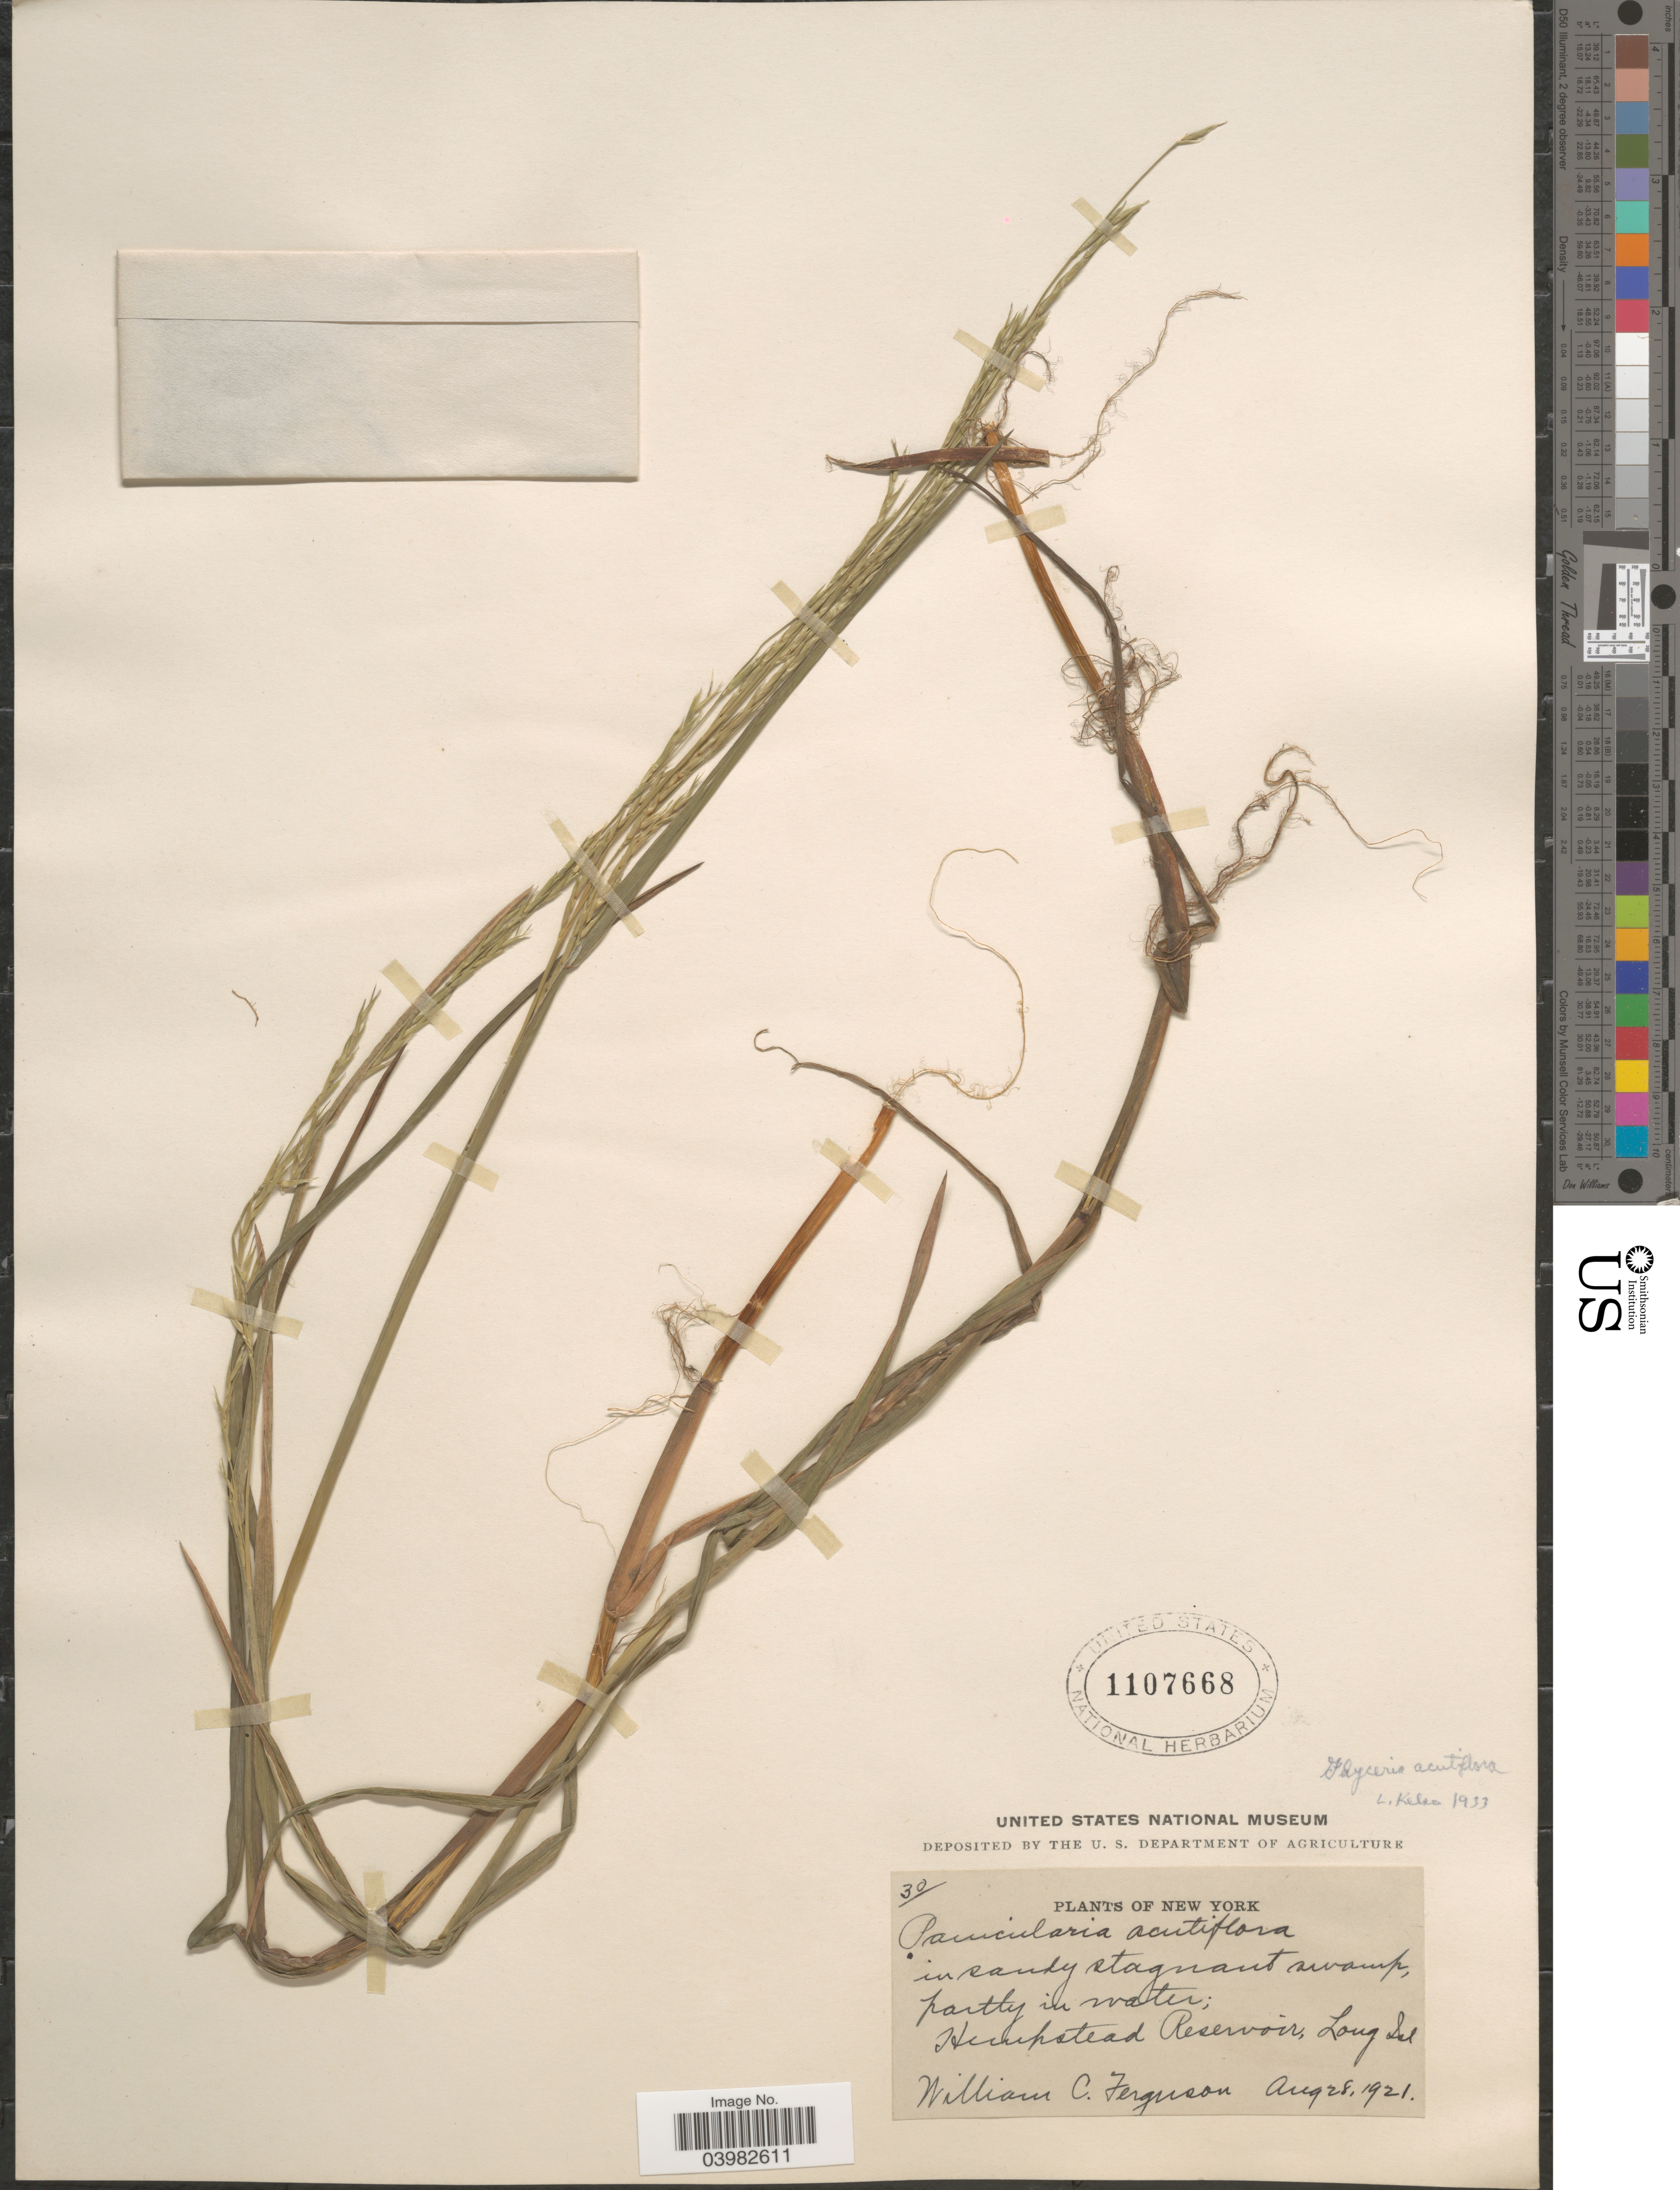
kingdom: Plantae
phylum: Tracheophyta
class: Liliopsida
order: Poales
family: Poaceae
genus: Glyceria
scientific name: Glyceria acutiflora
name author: Torr.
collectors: W. Ferguson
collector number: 30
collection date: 1921-08-28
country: United States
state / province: New York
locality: Hempstead Reservoir, Long Isl.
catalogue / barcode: US 1107668